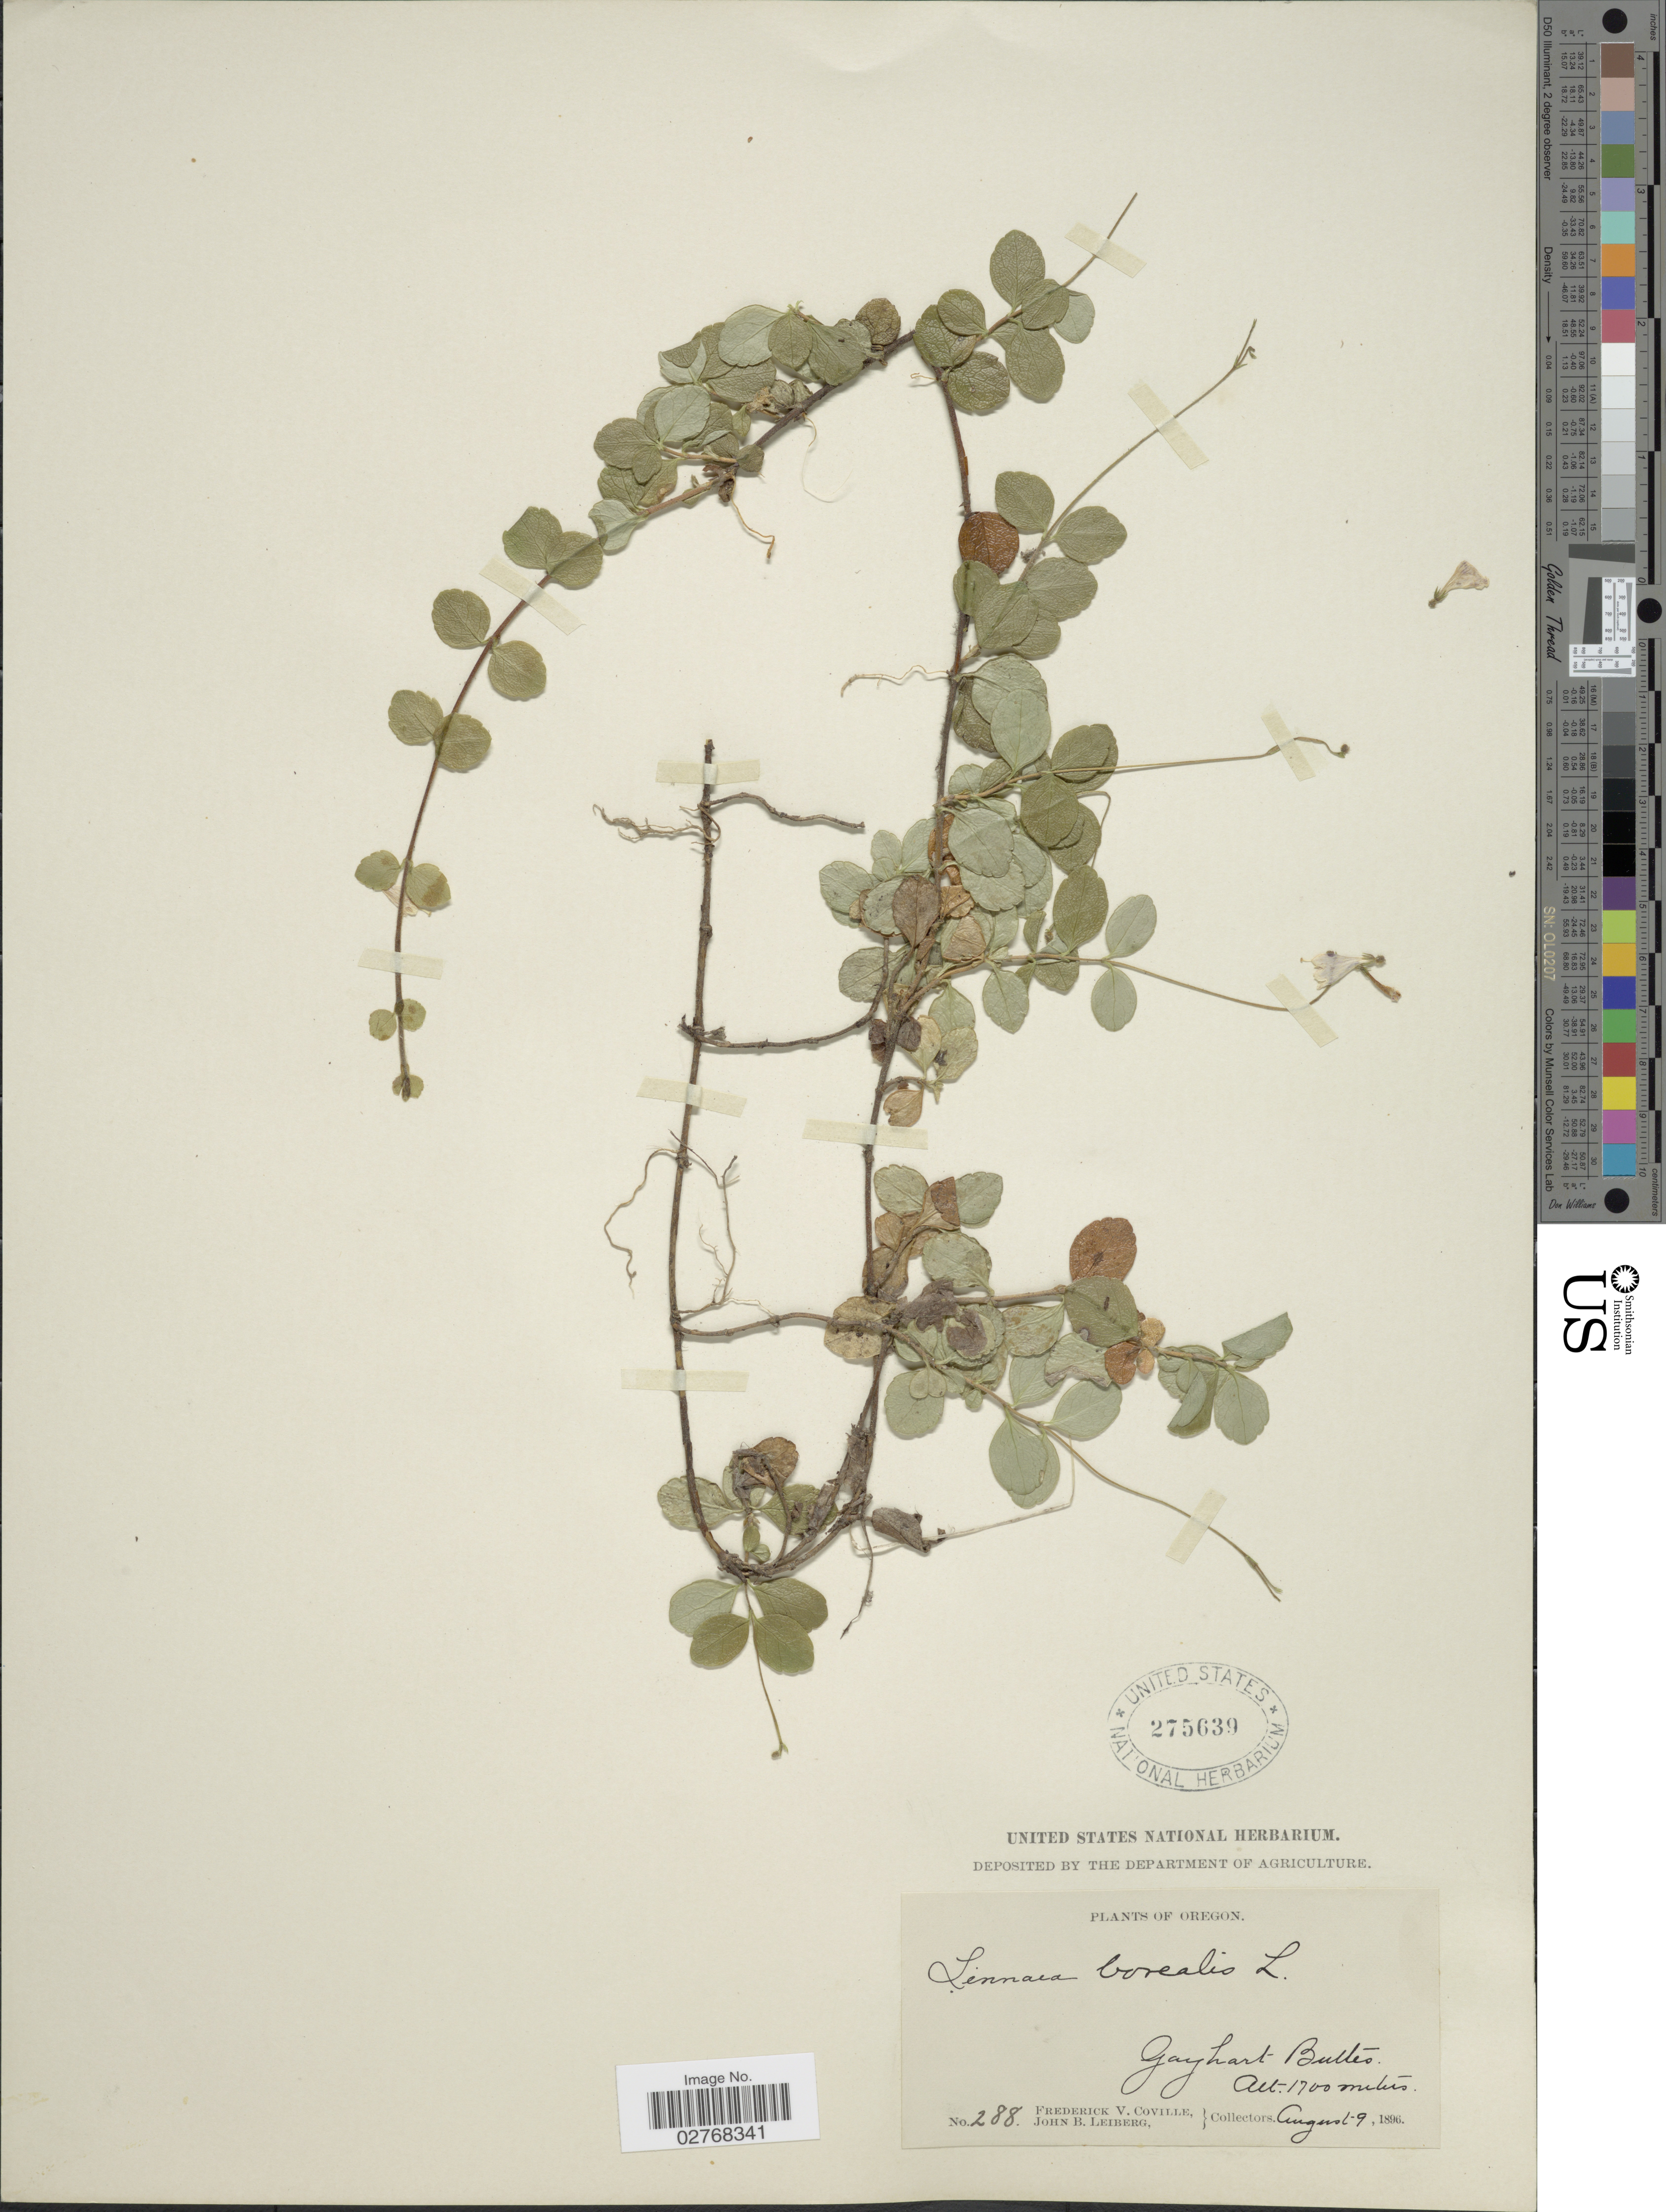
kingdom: Plantae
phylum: Tracheophyta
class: Magnoliopsida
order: Dipsacales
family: Caprifoliaceae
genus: Linnaea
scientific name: Linnaea borealis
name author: L.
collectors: F. V. Coville & J. B. Leiberg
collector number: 288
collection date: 1896-08-09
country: United States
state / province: Oregon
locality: Gayhart Buttes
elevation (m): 1700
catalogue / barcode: US 275639